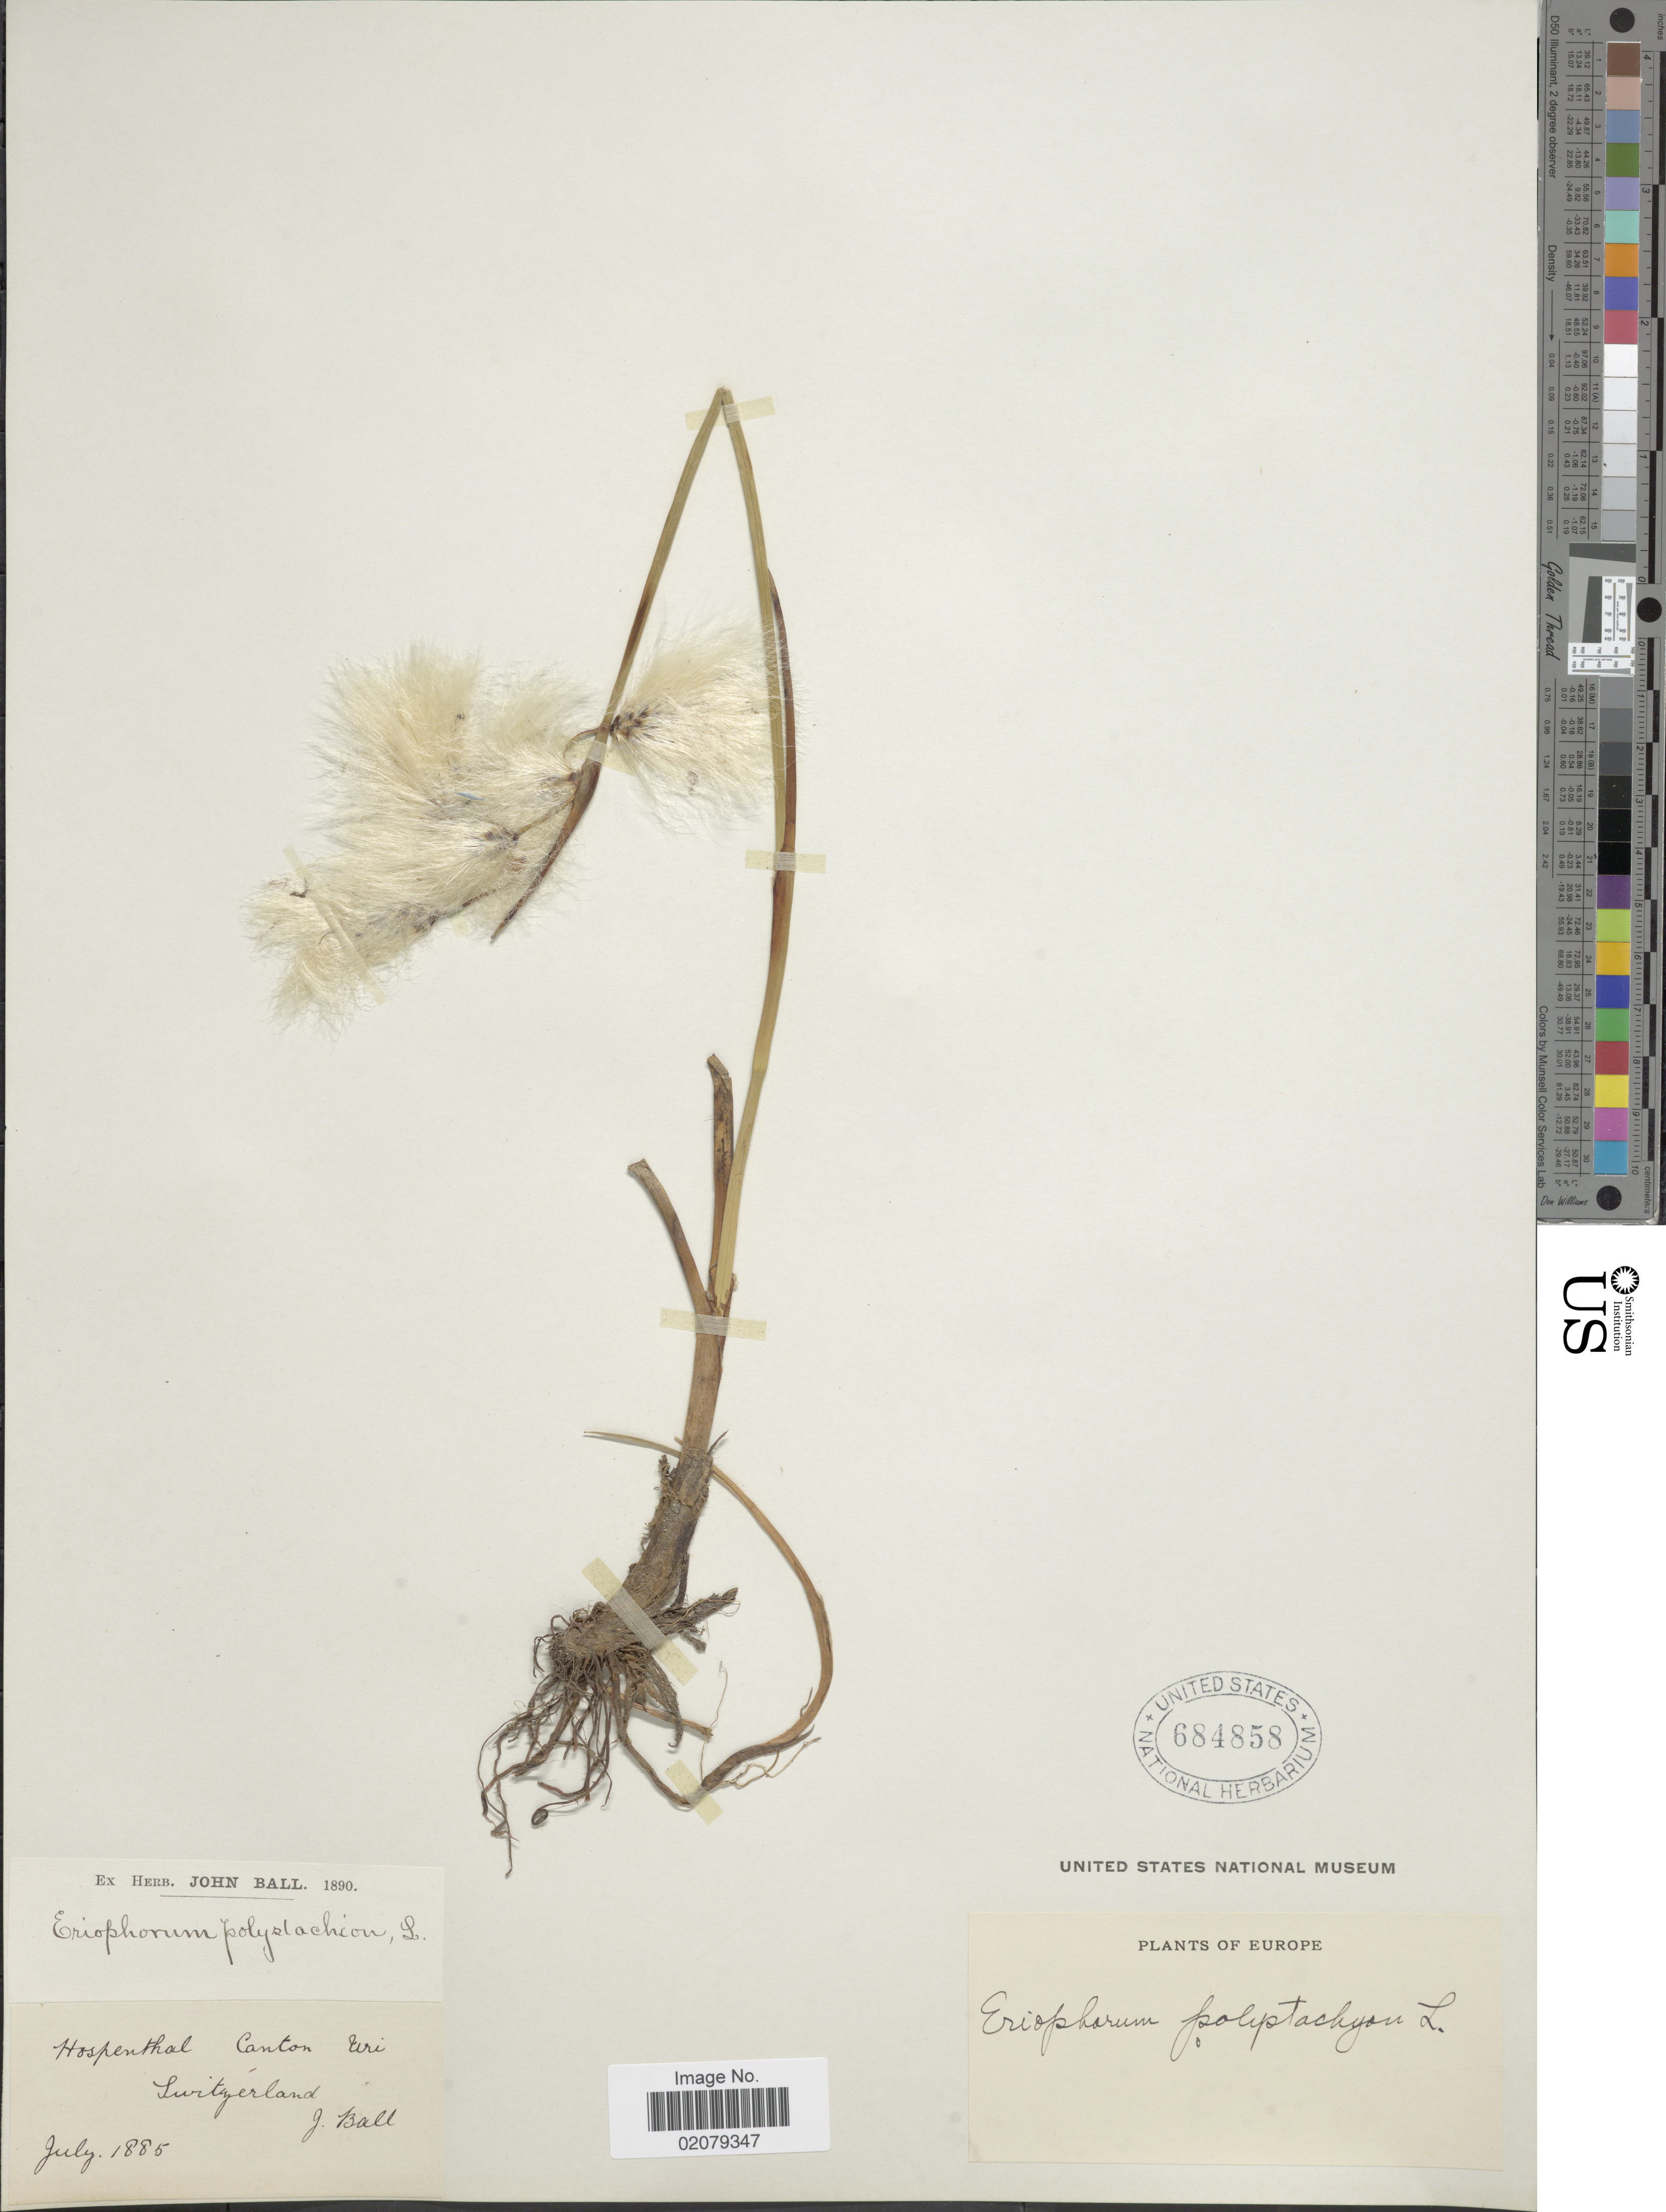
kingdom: Plantae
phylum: Tracheophyta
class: Liliopsida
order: Poales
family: Cyperaceae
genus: Eriophorum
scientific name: Eriophorum angustifolium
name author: Honck.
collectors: J. Ball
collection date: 1885-07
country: Switzerland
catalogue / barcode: US 684858